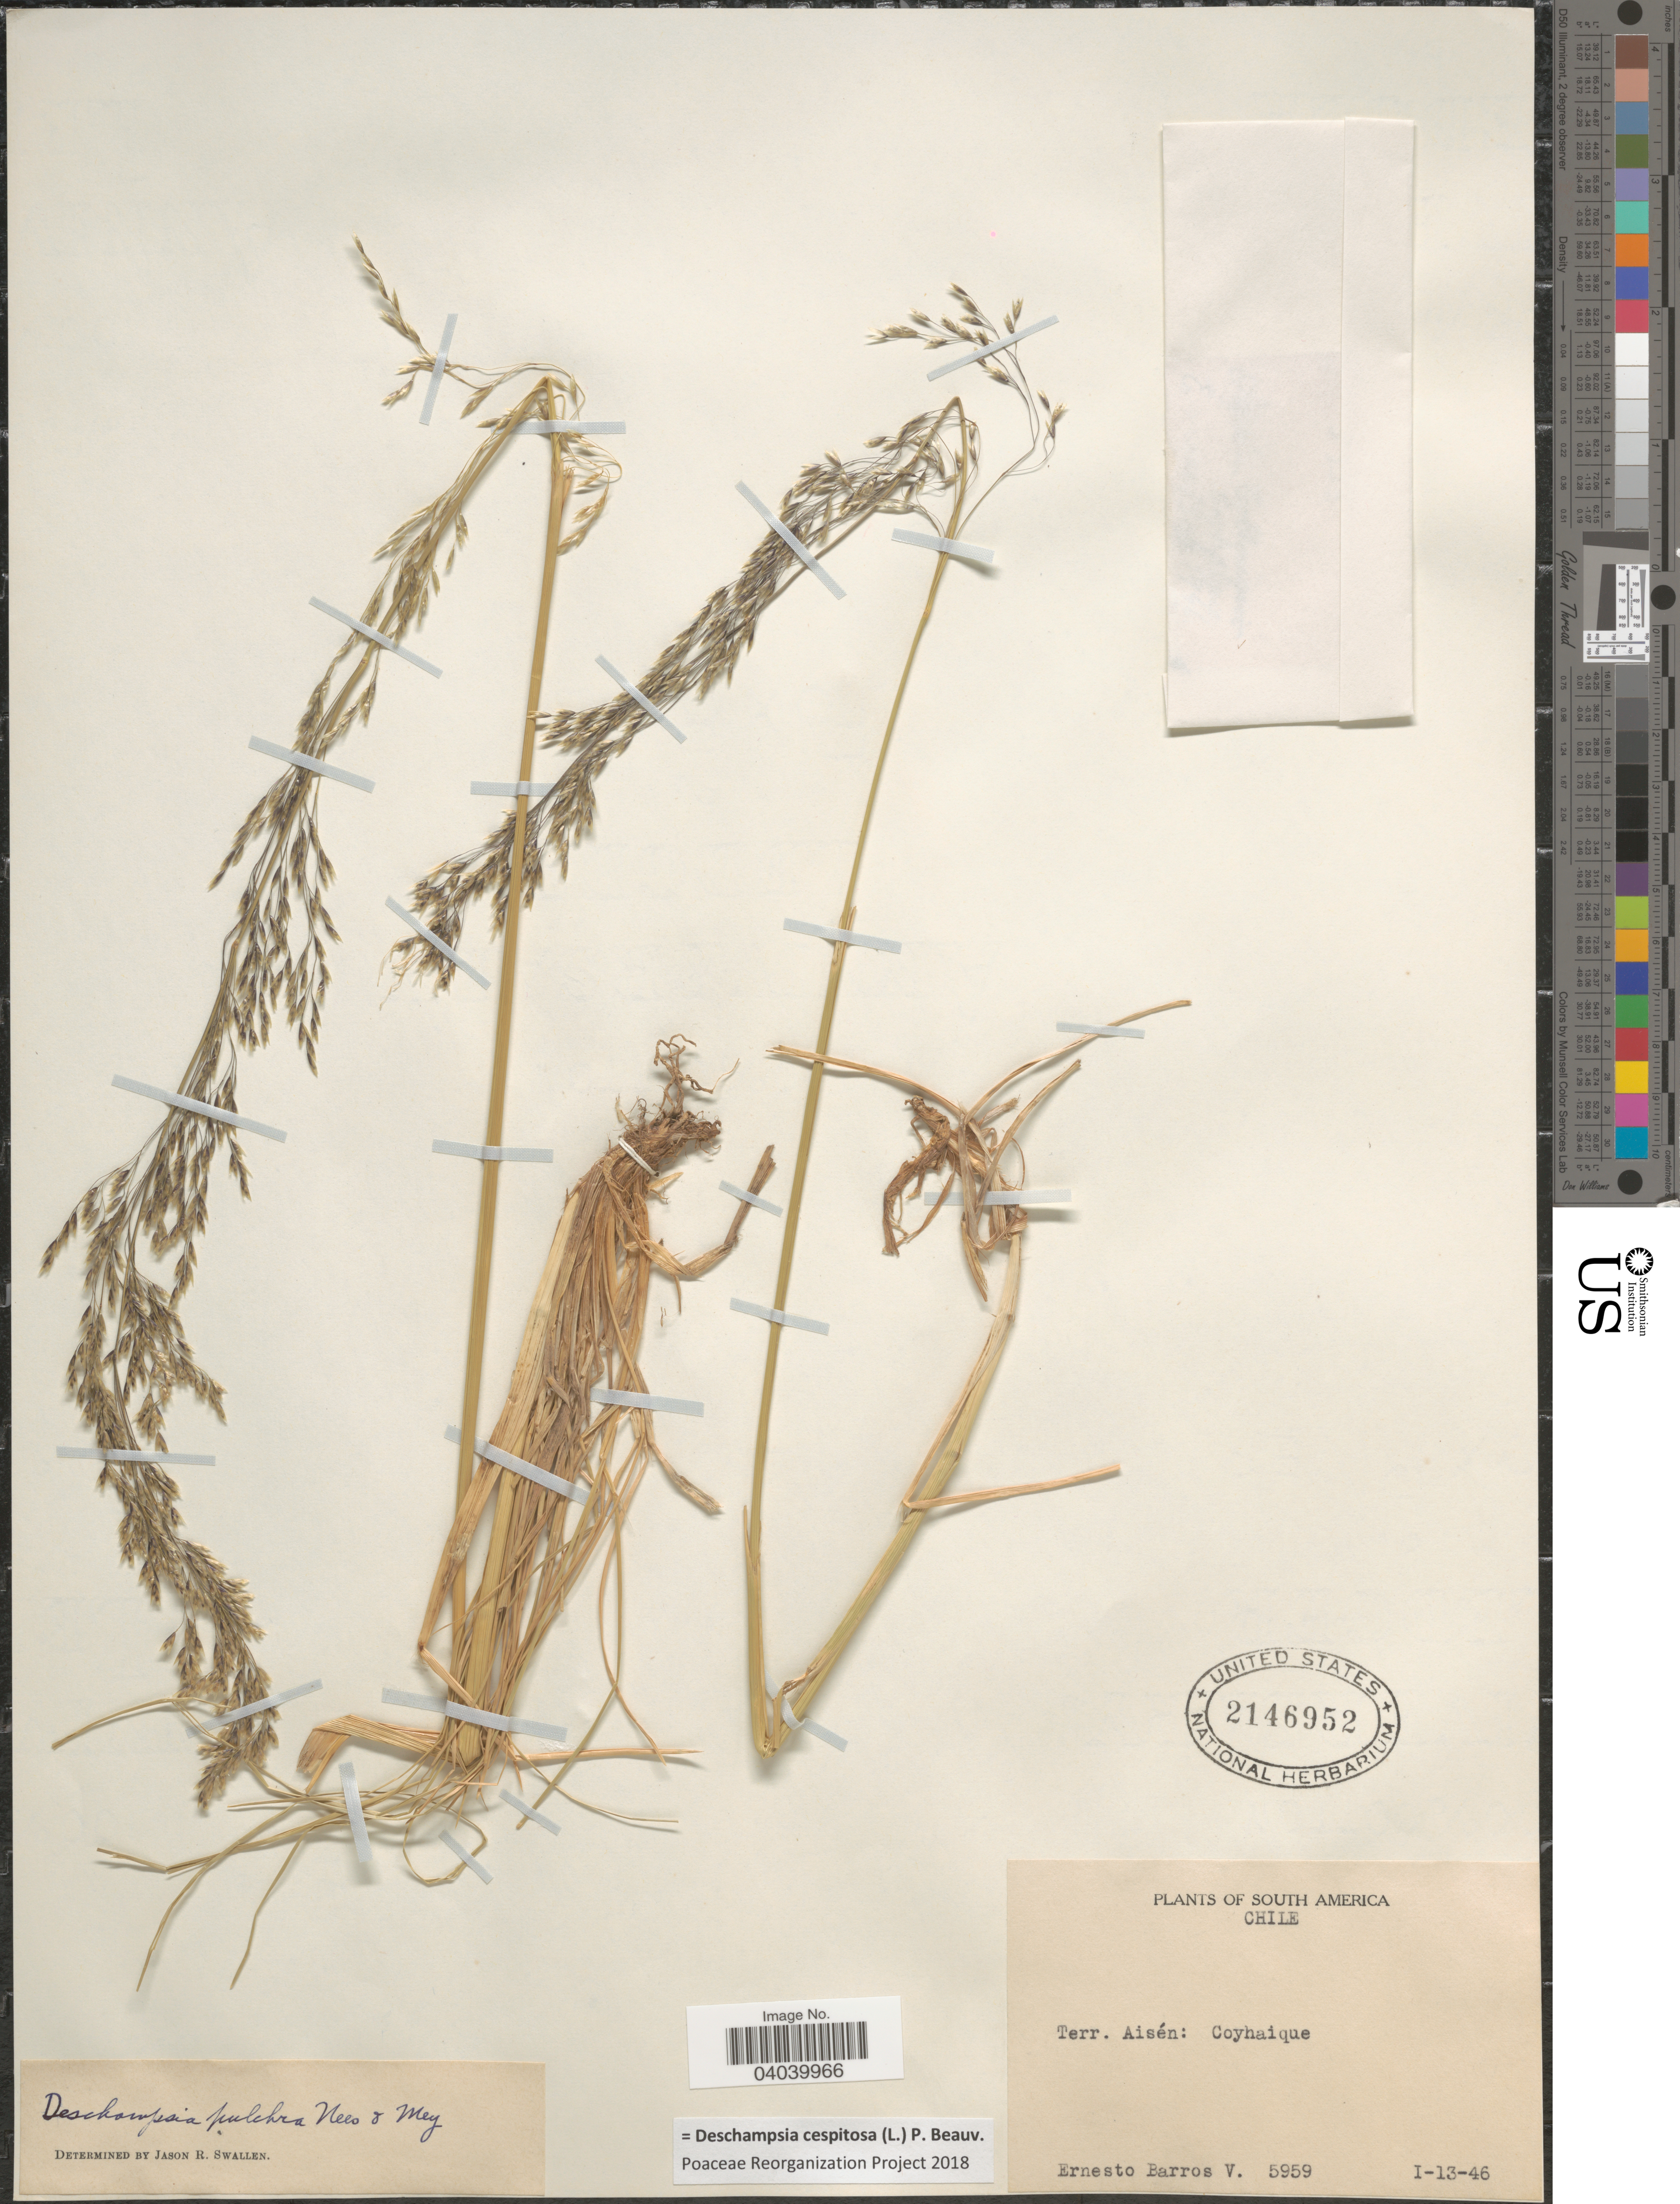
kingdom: Plantae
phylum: Tracheophyta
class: Liliopsida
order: Poales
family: Poaceae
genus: Deschampsia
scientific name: Deschampsia cespitosa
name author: (L.) P. Beauv.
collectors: E. Barros V.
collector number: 5959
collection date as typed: Transcribed d/m/y: 13/1/46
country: Chile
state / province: Aisén (XI)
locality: Coyhaique.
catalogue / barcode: US 2146952